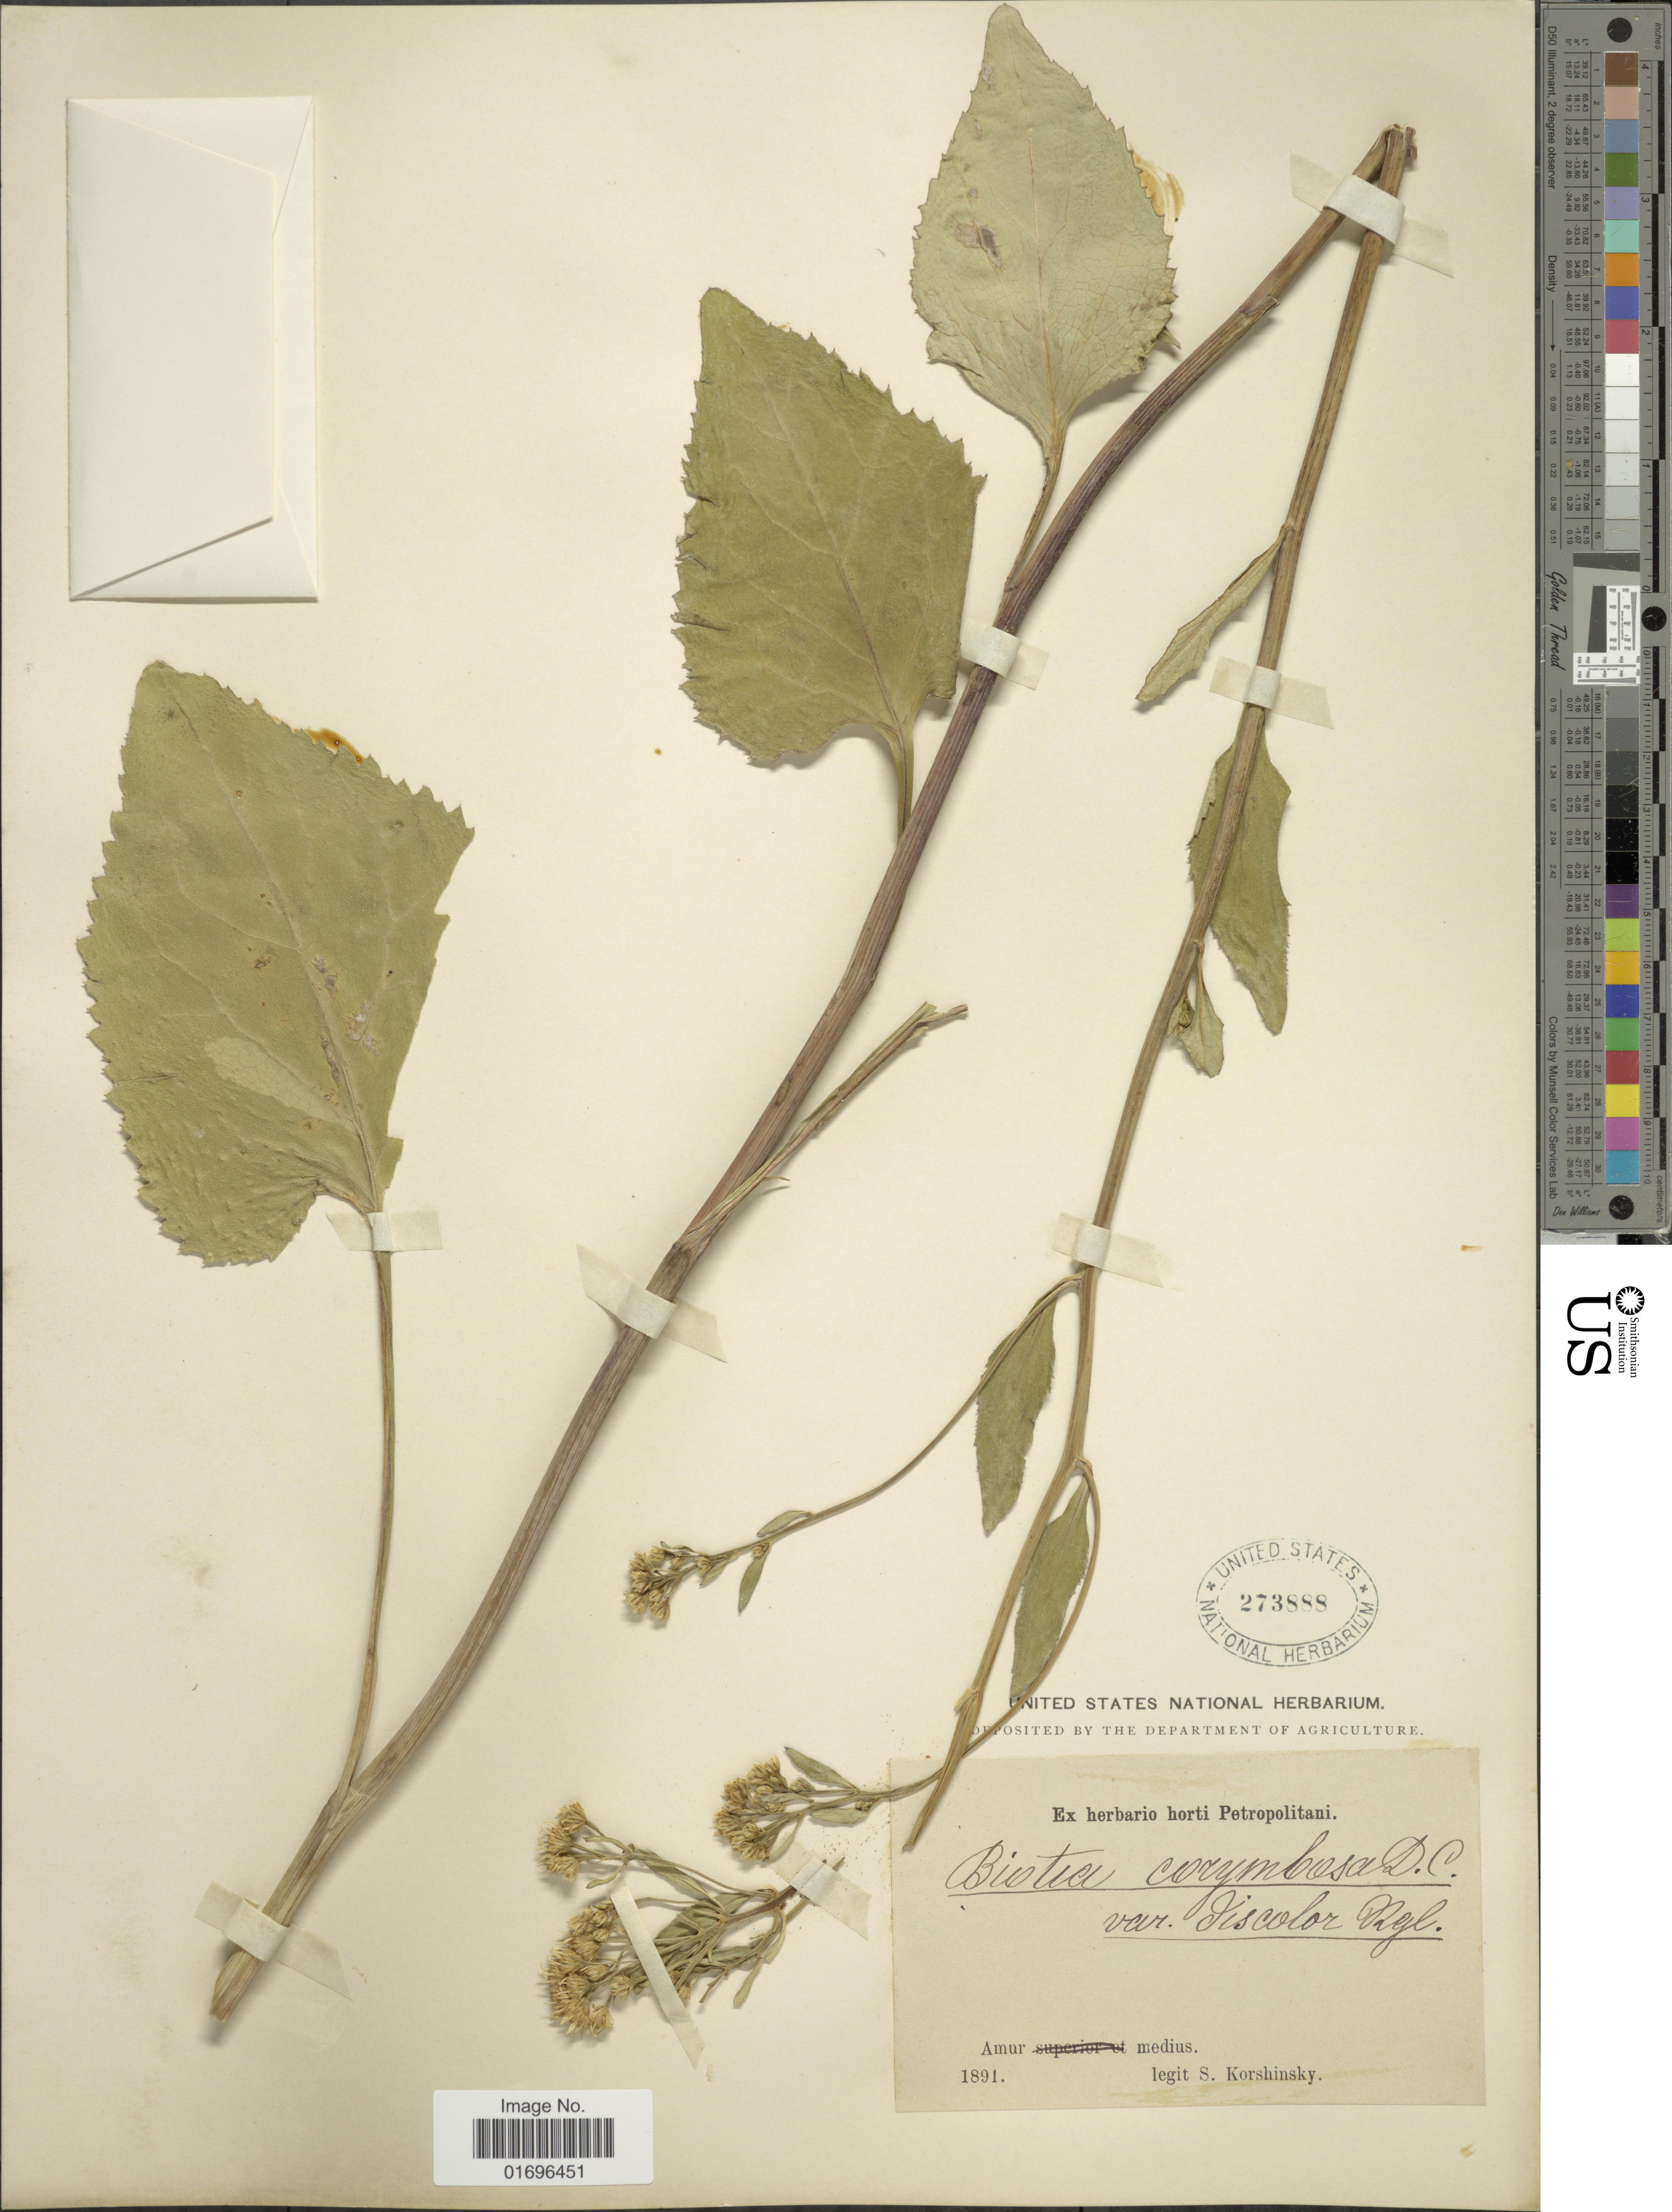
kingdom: Plantae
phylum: Tracheophyta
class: Magnoliopsida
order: Asterales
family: Asteraceae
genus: Aster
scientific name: Aster scaber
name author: Thunb.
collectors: S. I. Korshinsky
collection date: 1891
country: Russian Federation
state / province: Amur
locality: Amur medius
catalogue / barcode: US 273888